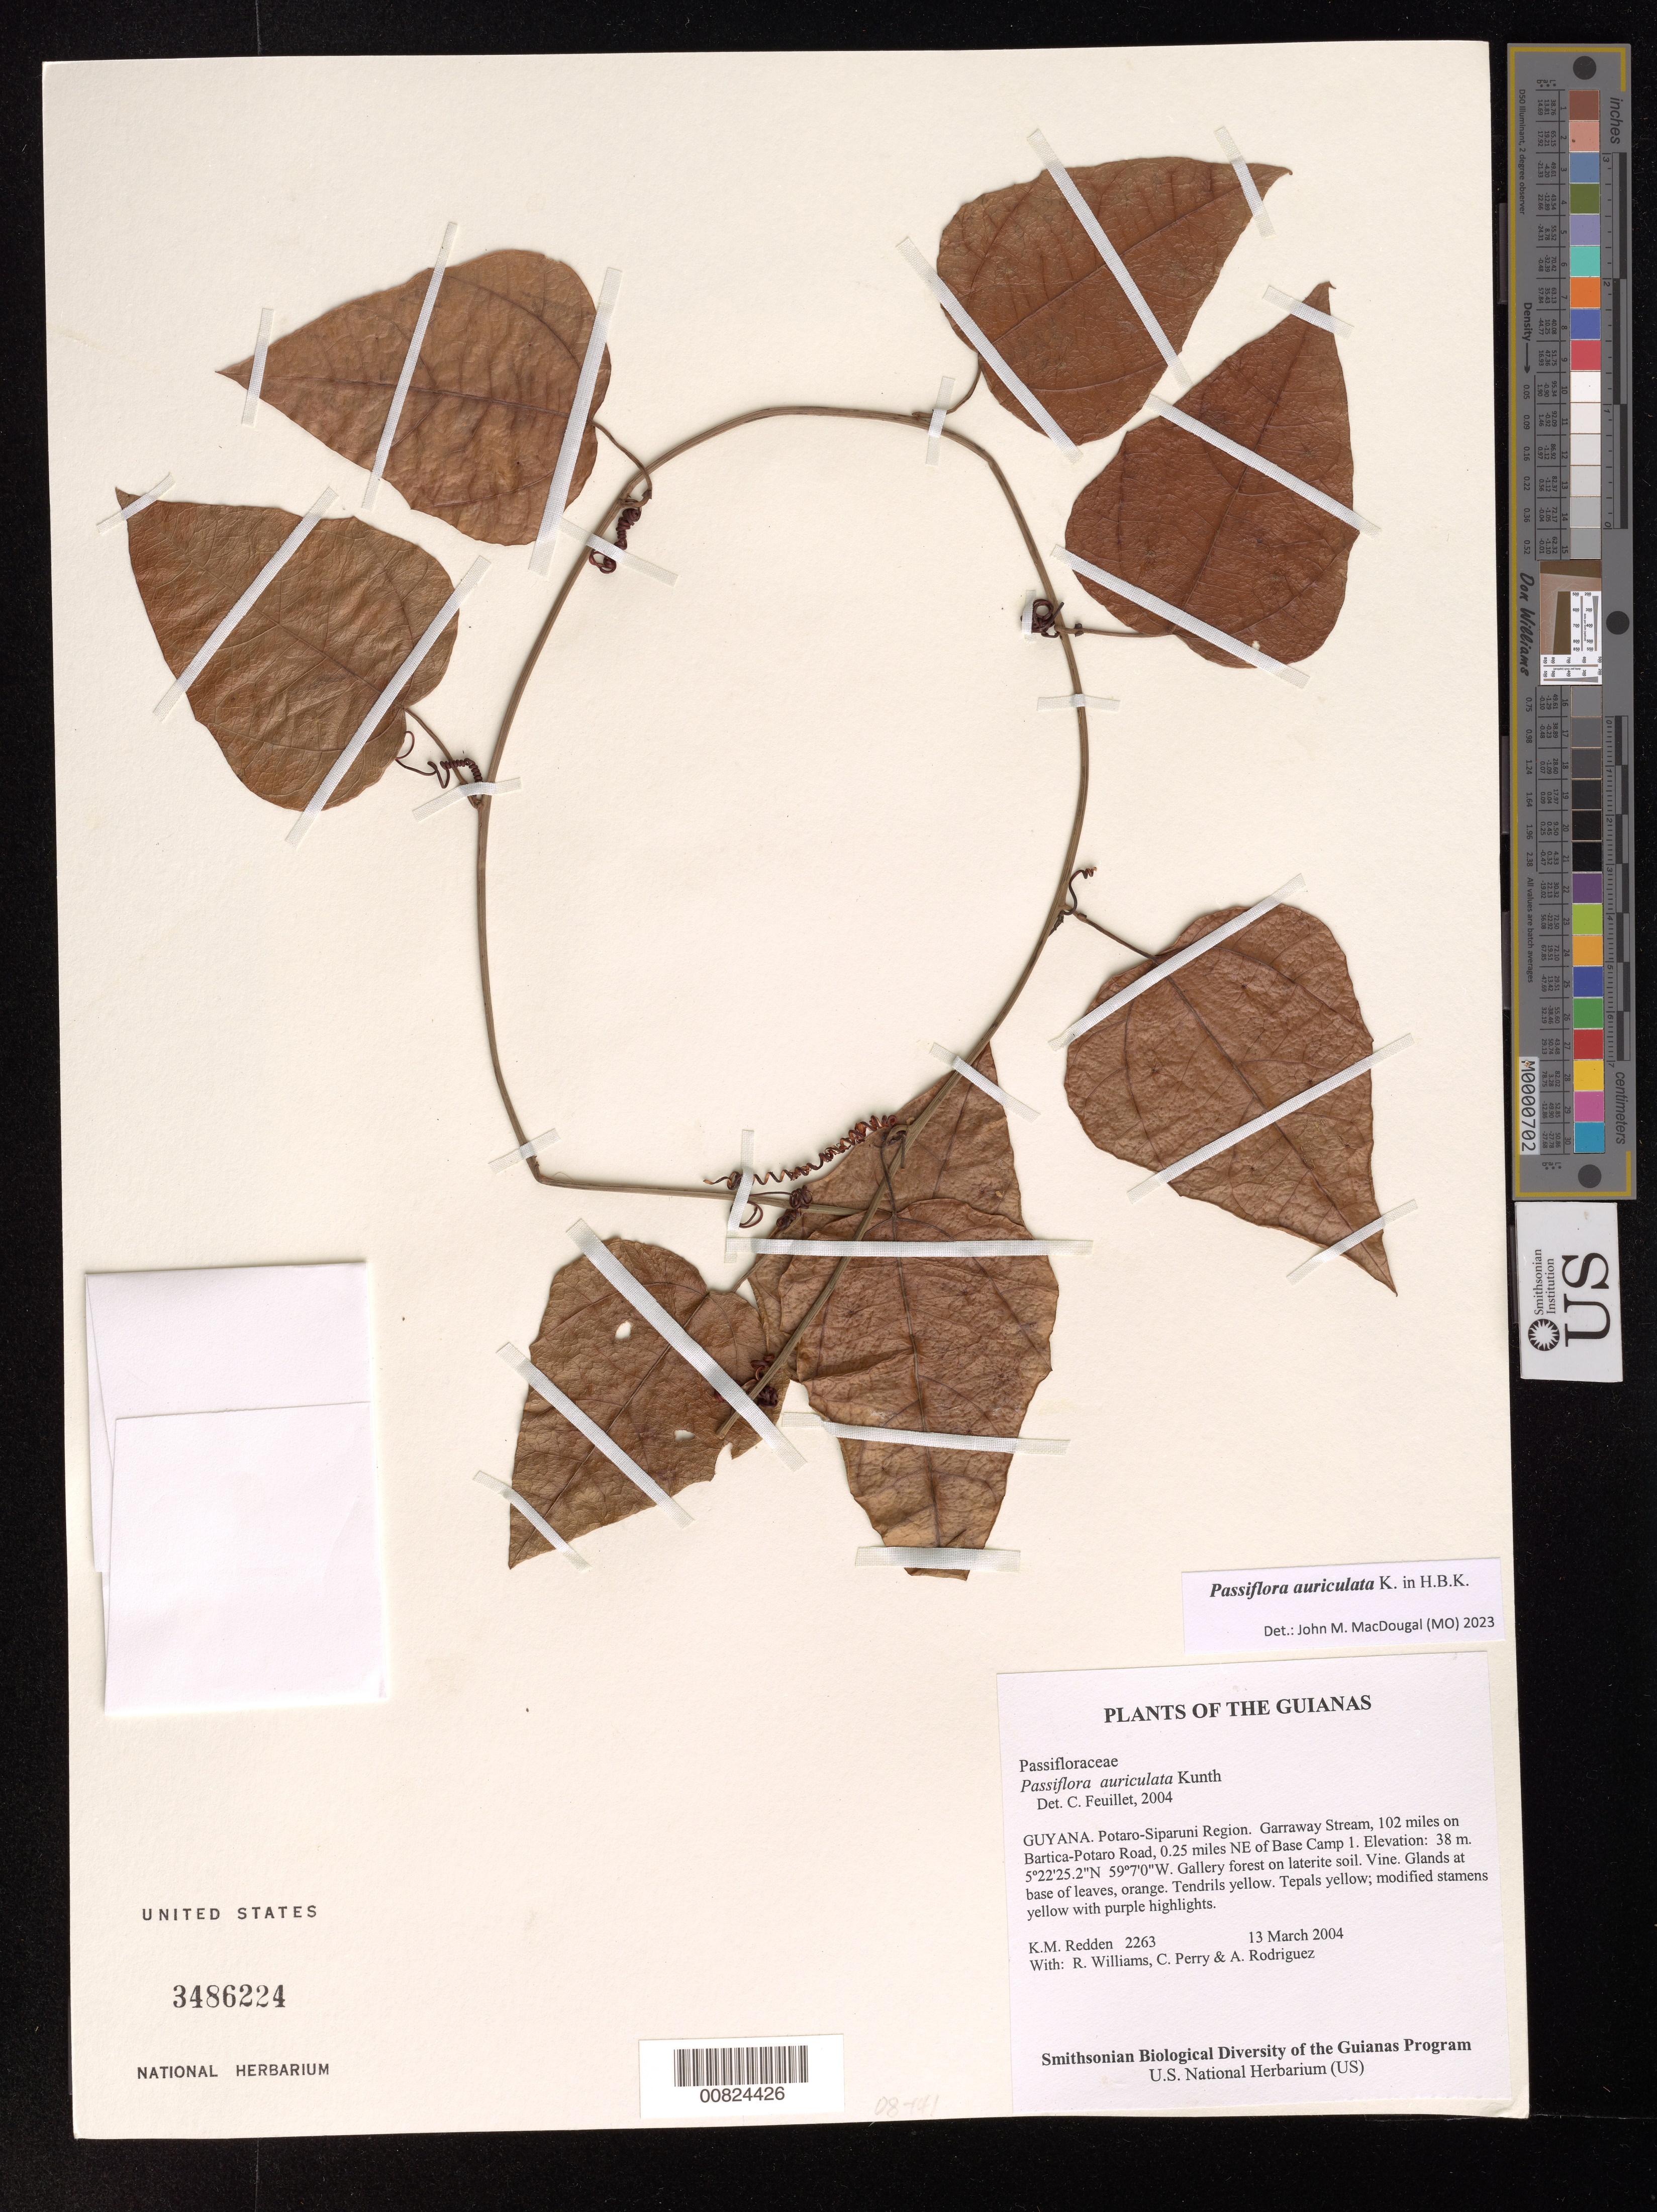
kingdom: Plantae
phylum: Tracheophyta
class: Magnoliopsida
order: Malpighiales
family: Passifloraceae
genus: Passiflora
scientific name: Passiflora auriculata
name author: Kunth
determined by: Feuillet, C.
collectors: K. M. Redden, R. Williams, C. Perry & A. Rodriguez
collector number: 2263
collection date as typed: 13 March 2004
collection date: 2004-03-13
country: Guyana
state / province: Potaro-Siparuni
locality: Garraway Stream, 102 miles on Bartica-Potaro Road, 0.25 miles NE of Base Camp 1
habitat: Gallery forest on laterite soil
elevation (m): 38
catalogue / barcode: US 3486224